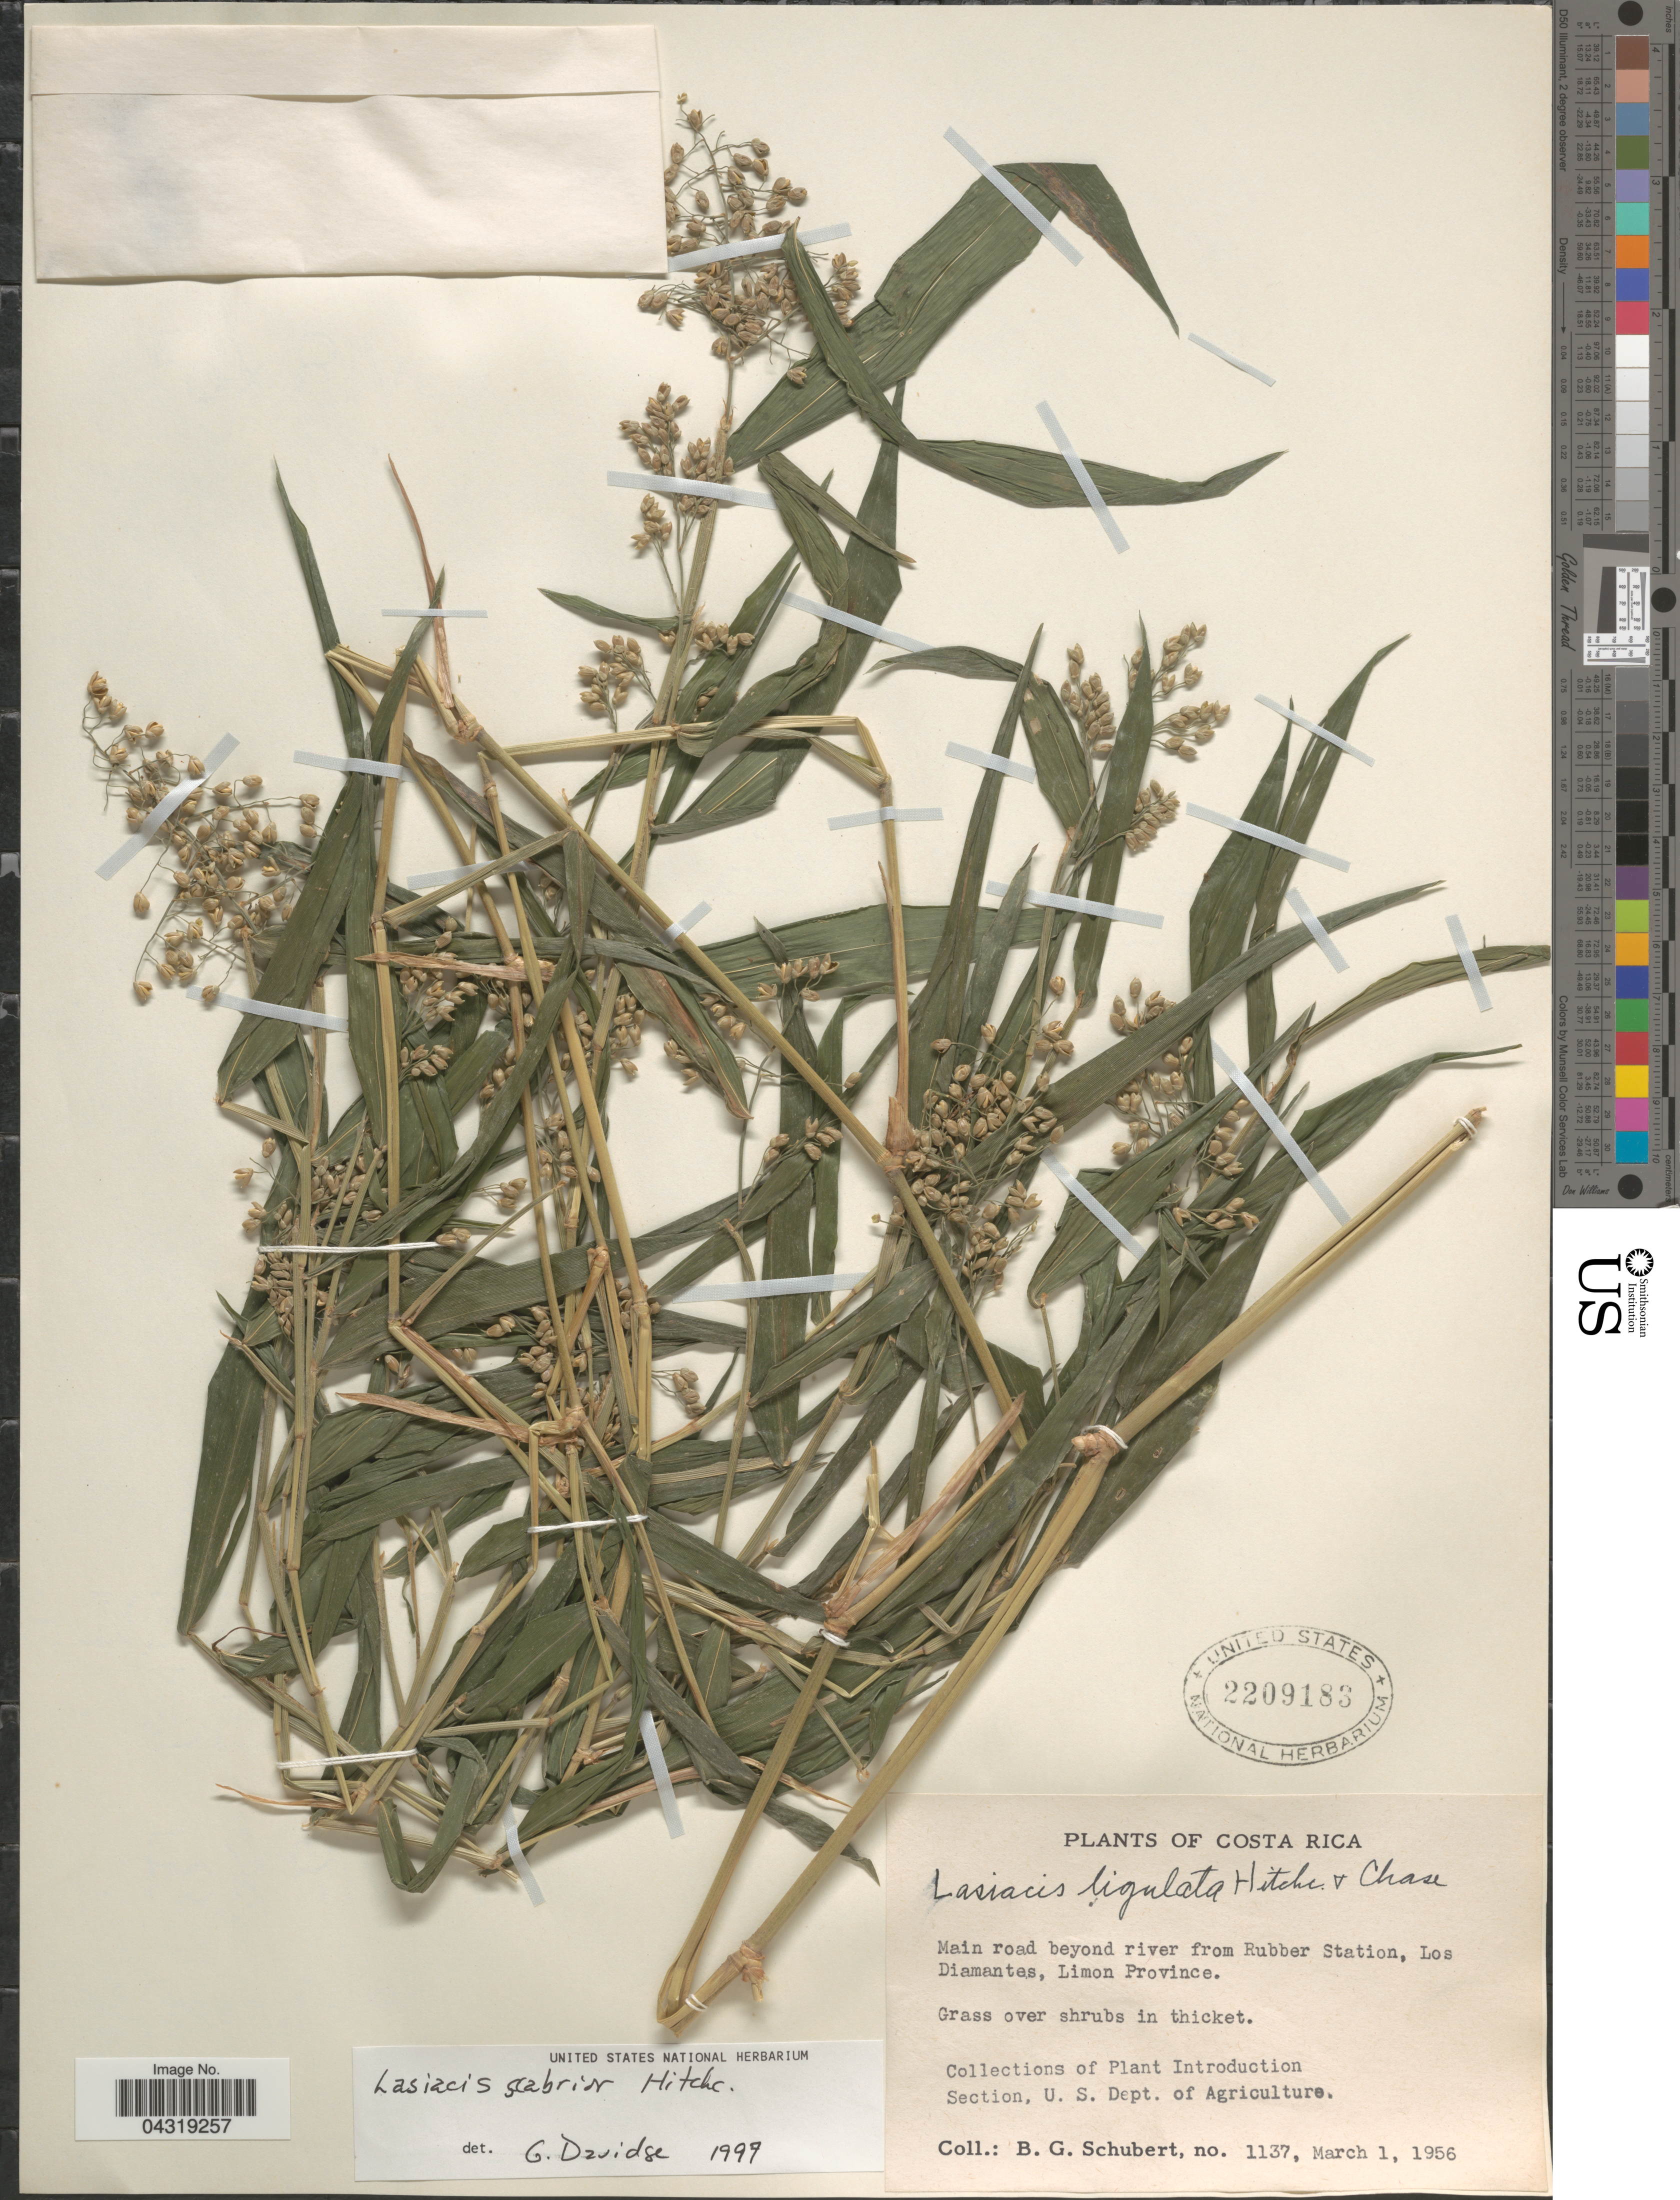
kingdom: Plantae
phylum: Tracheophyta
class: Liliopsida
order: Poales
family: Poaceae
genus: Lasiacis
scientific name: Lasiacis scabrior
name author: Hitchc.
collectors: B. Schubert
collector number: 1137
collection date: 1956-03-01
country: Costa Rica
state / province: Limón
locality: Main road beyond river from Rubber Station, Los Diamantes, Limon Province.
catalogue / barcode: US 2209183